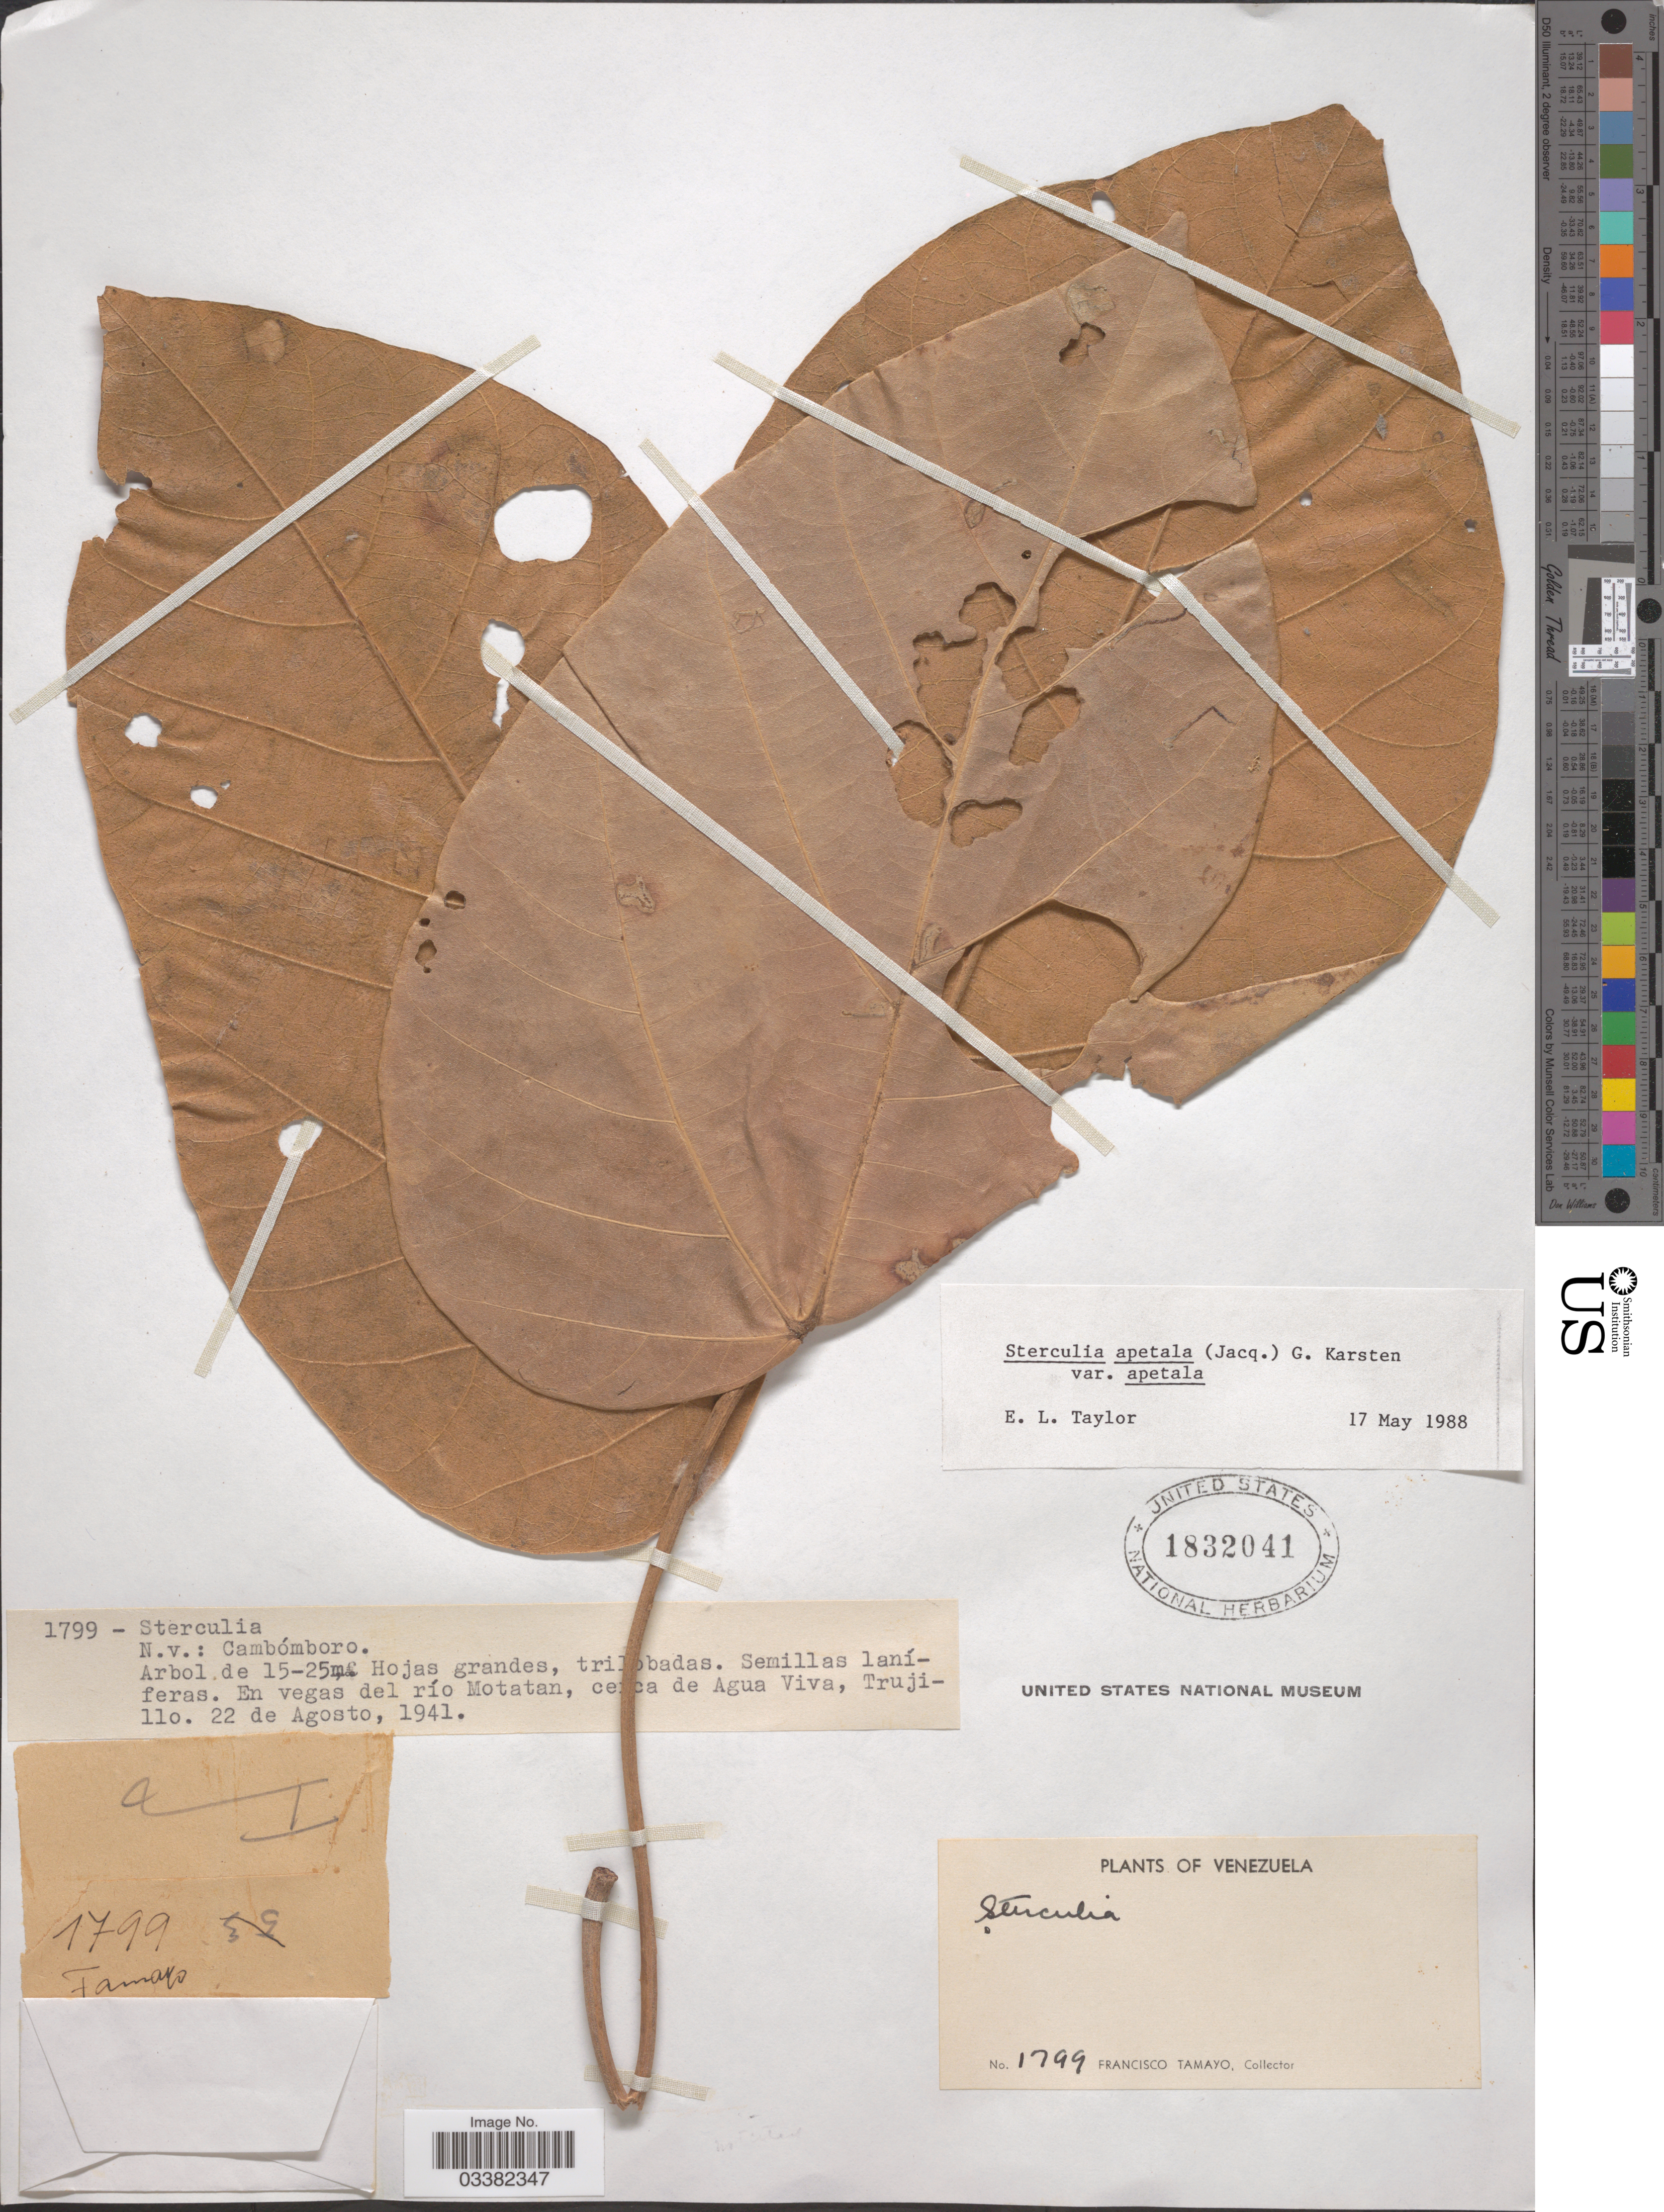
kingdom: Plantae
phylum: Tracheophyta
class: Magnoliopsida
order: Malvales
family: Malvaceae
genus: Sterculia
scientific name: Sterculia apetala var. apetala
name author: (Jacq.) H. Karst.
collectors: F. Tamayo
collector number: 1799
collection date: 1941-08-22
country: Venezuela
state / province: Trujillo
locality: En vegas del río Motatan, cerca de Agua Viva.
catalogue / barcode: US 1832041